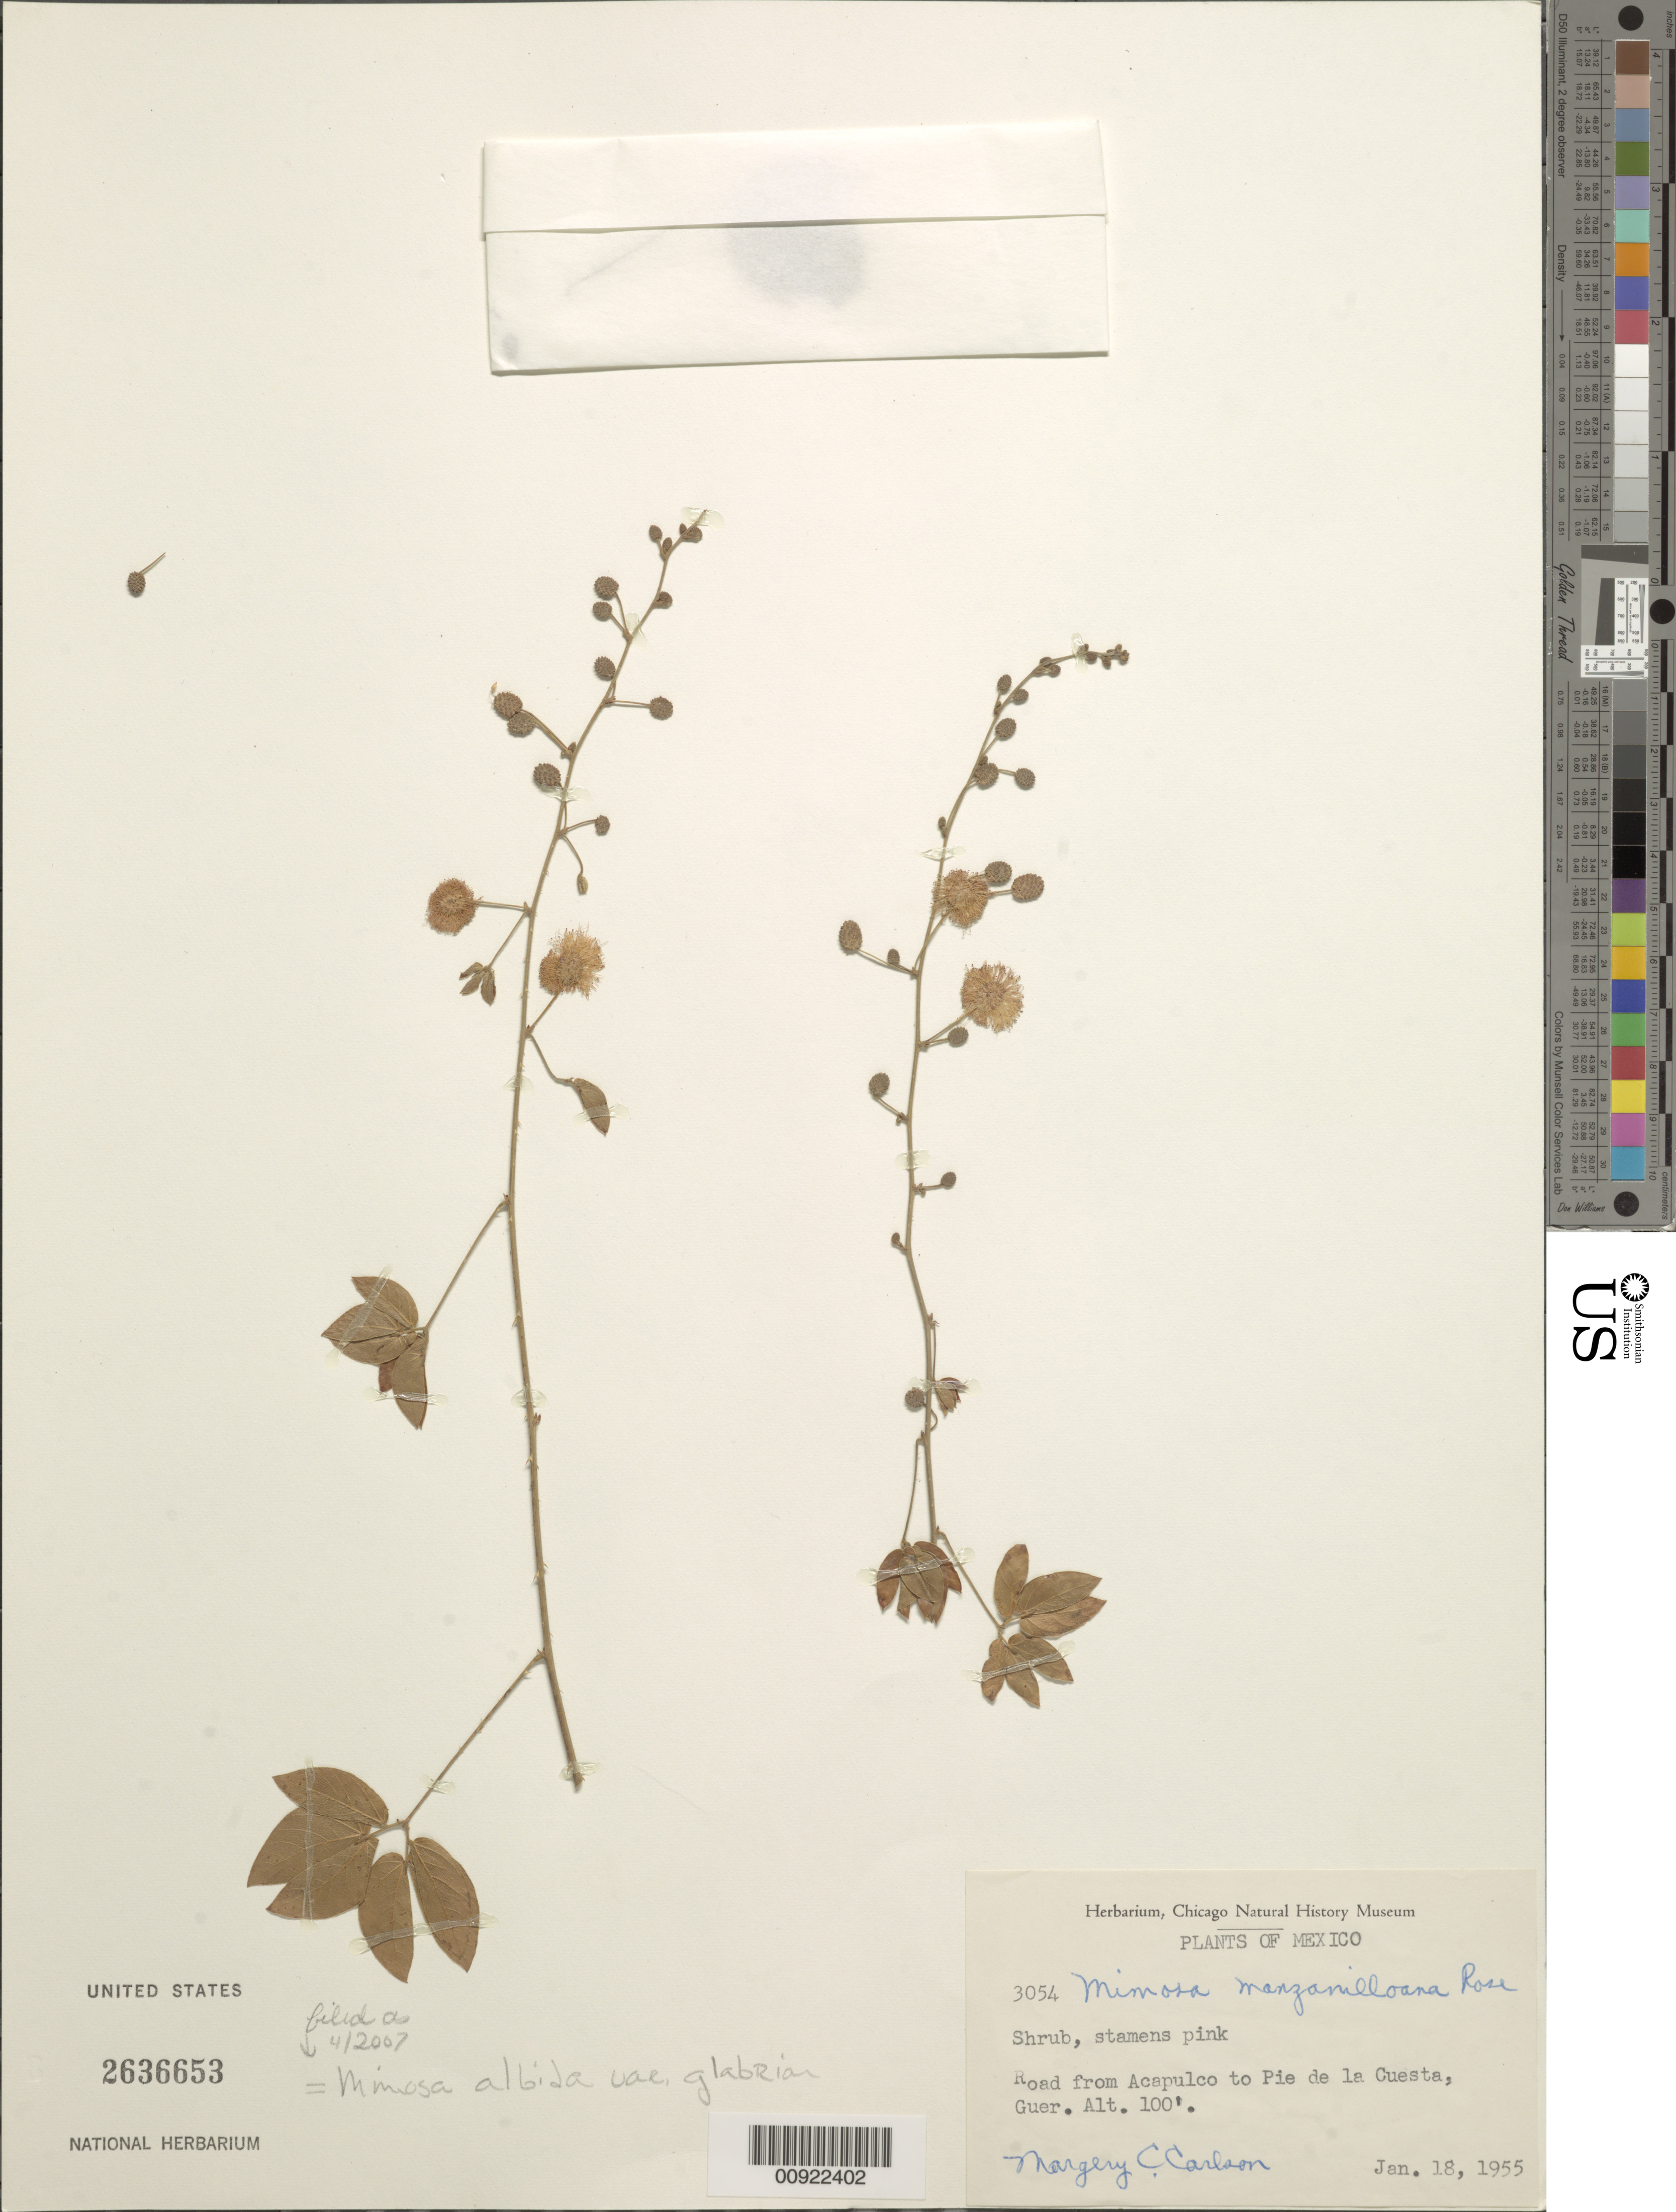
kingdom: Plantae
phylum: Tracheophyta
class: Magnoliopsida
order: Fabales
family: Fabaceae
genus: Mimosa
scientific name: Mimosa albida var. glabrior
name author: B.L. Rob.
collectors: M. C. Carlson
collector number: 3054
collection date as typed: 18 Jan 1955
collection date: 1955-01-18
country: Mexico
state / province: Guerrero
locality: Road from Acapulco to Pie de la Cuesta, Guerrero.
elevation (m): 30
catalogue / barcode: US 2636653